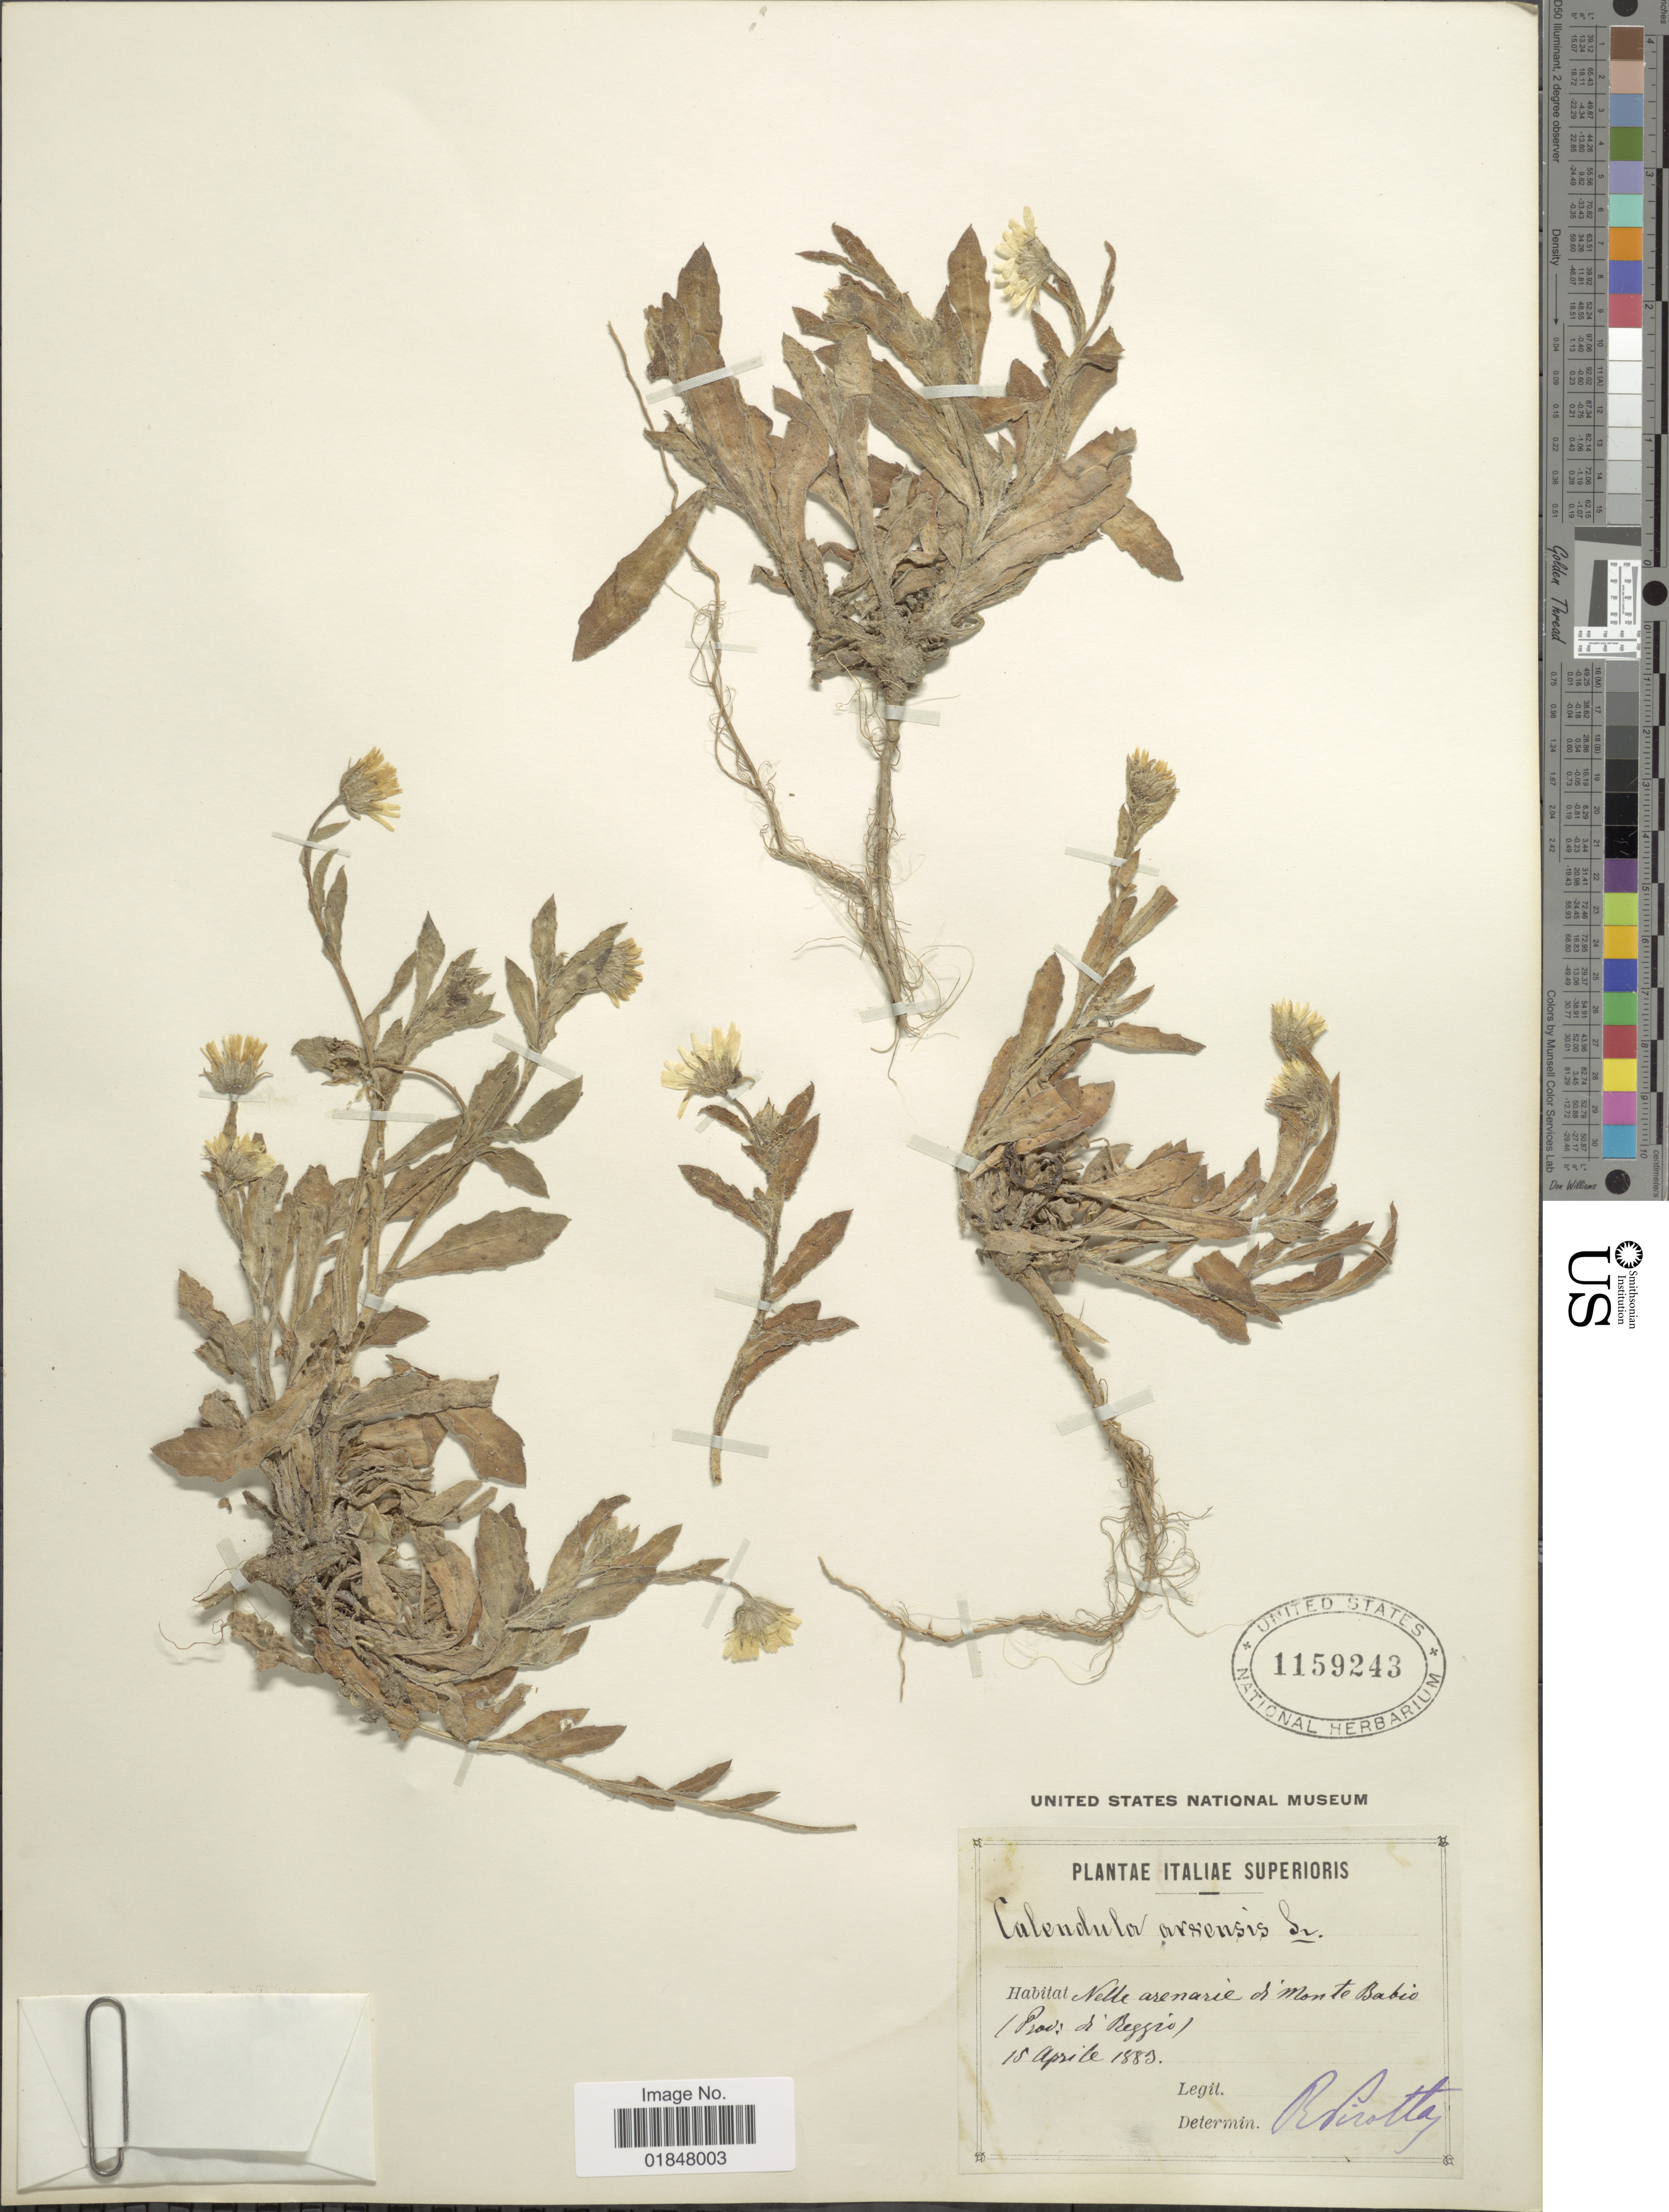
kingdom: Plantae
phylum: Tracheophyta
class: Magnoliopsida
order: Asterales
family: Asteraceae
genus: Calendula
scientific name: Calendula arvensis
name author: L.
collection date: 1883-04-15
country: Italy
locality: Nelle arenarie el Monte Babio (Prov. d' Reggio)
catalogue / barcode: US 1159243